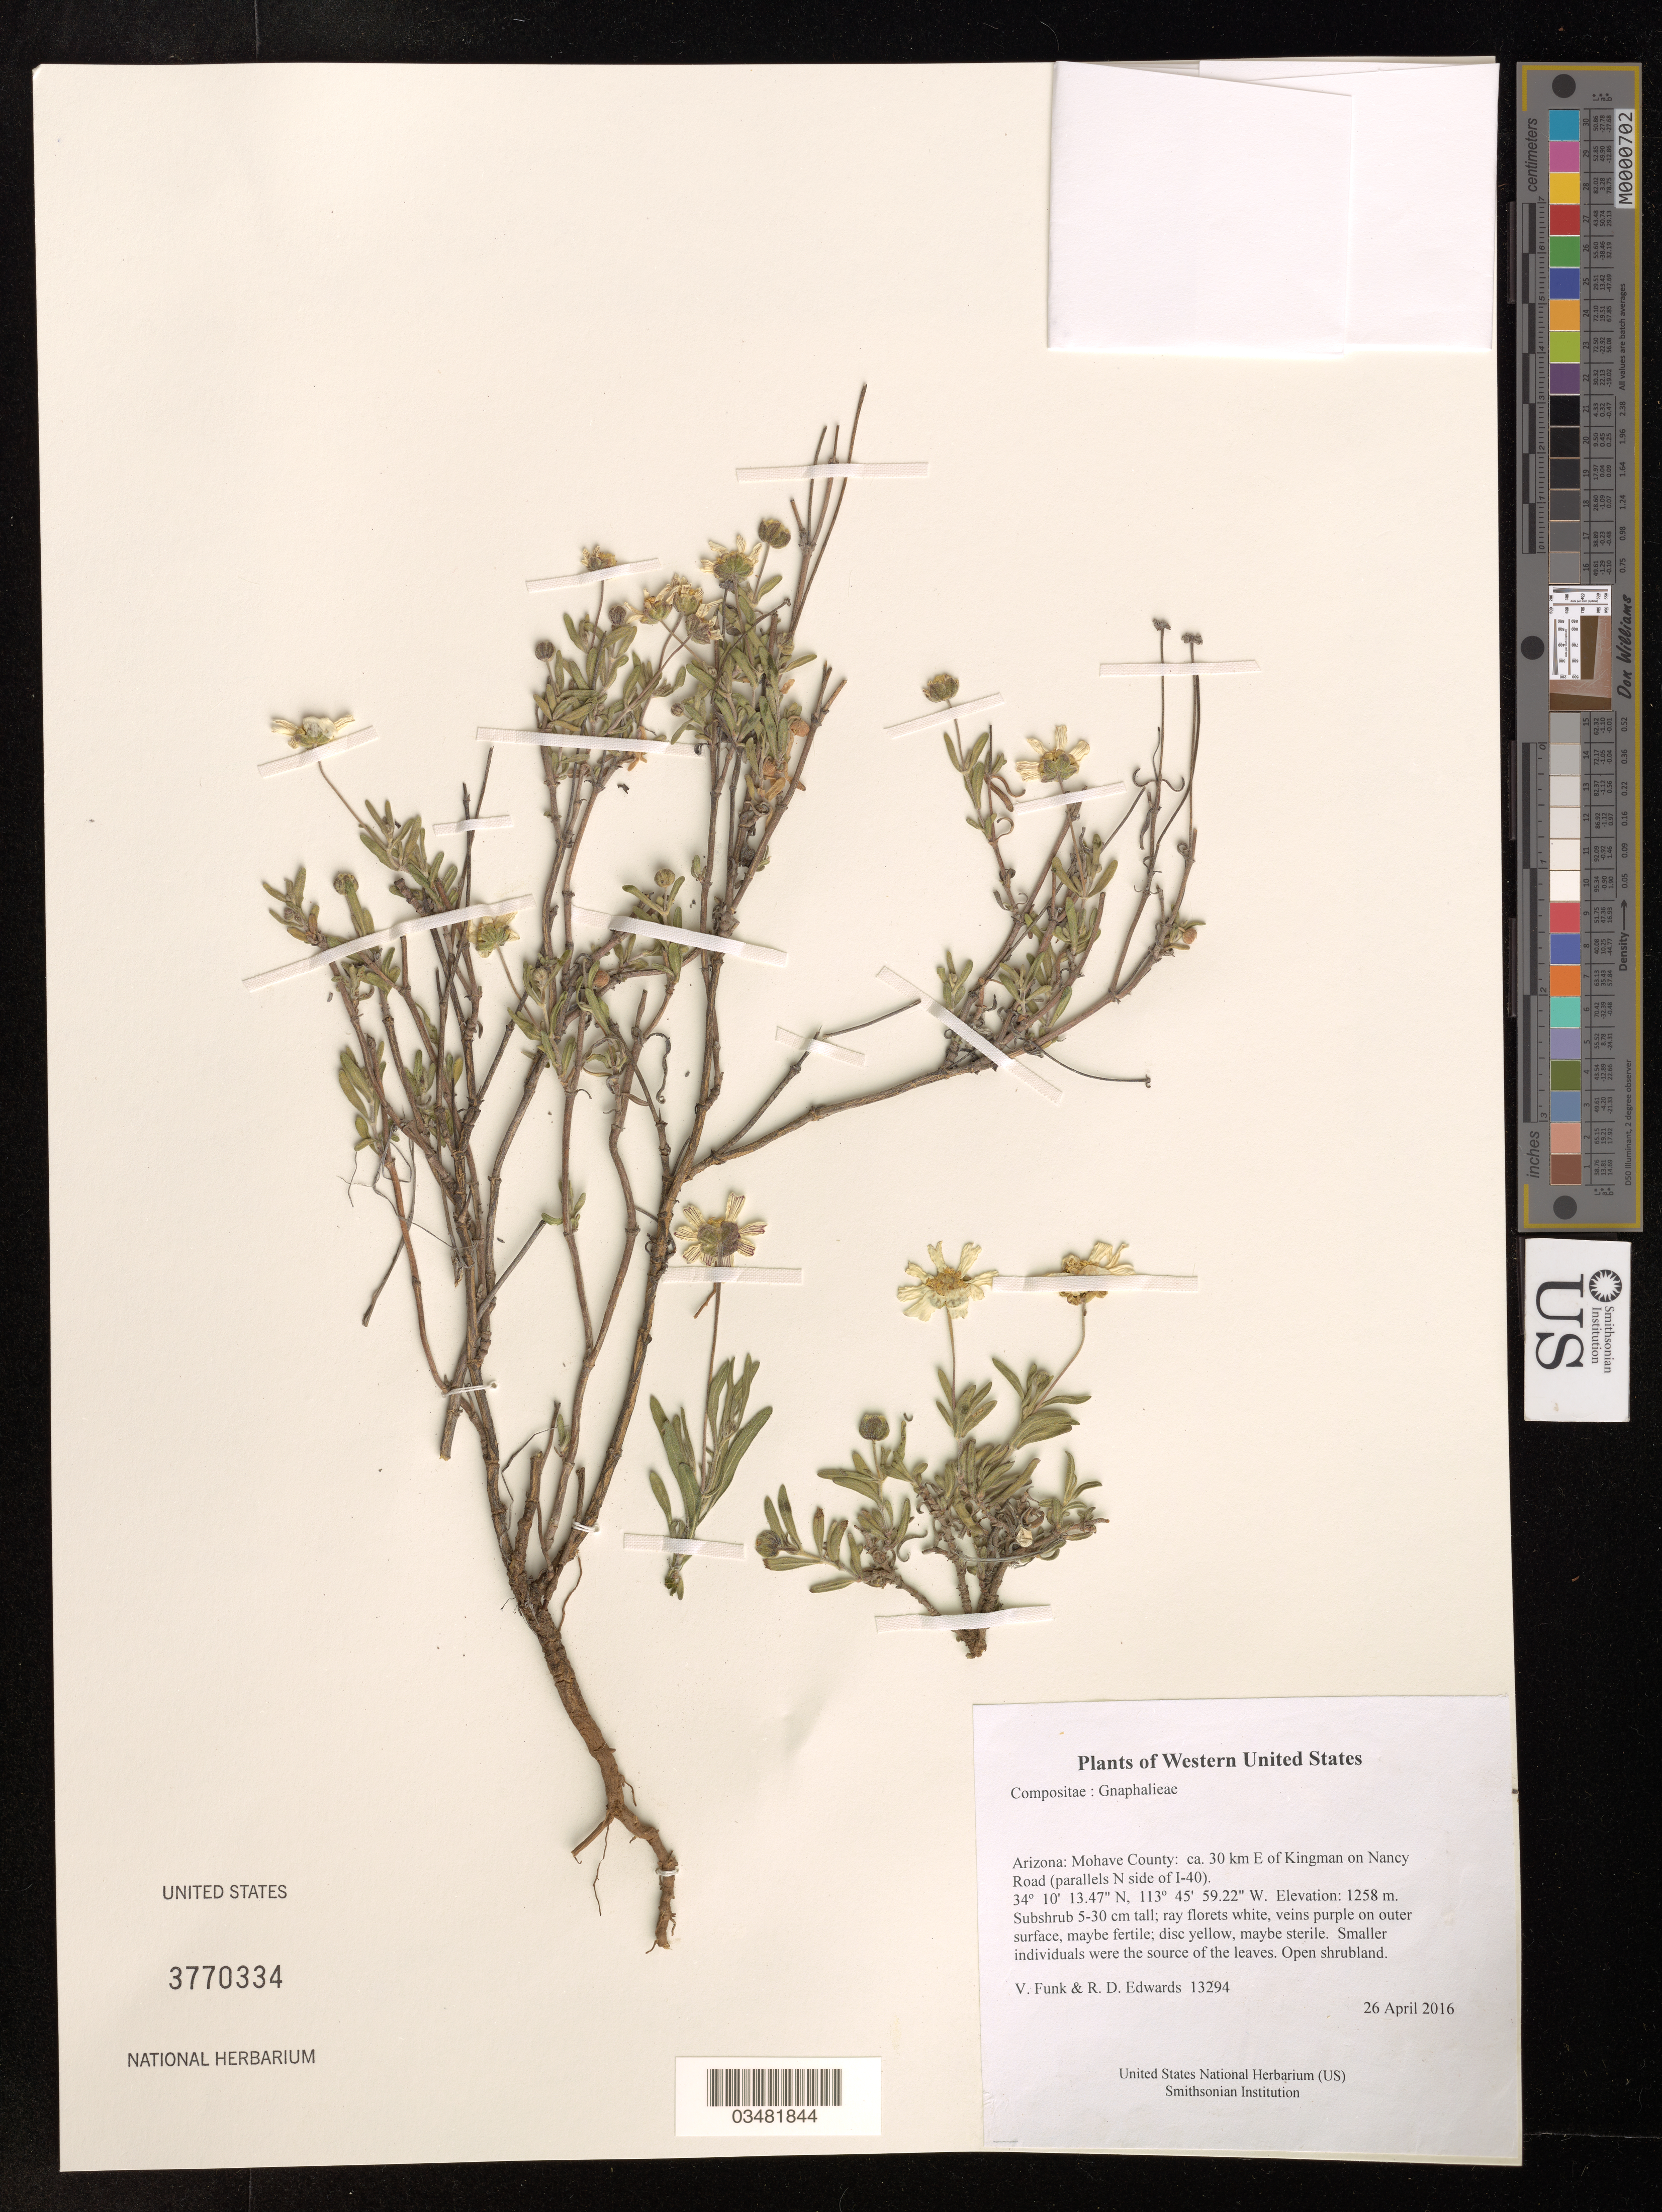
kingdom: Plantae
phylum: Tracheophyta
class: Magnoliopsida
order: Asterales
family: Asteraceae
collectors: R.D. Edwards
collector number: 13294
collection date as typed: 26 April 2016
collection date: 2016-04-26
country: United States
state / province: Arizona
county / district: Mohave County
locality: ca. 30 km E of Kingman on Nancy Road (parallels N side of I-40)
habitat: Open shrubland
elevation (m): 1258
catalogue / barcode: US 3770334